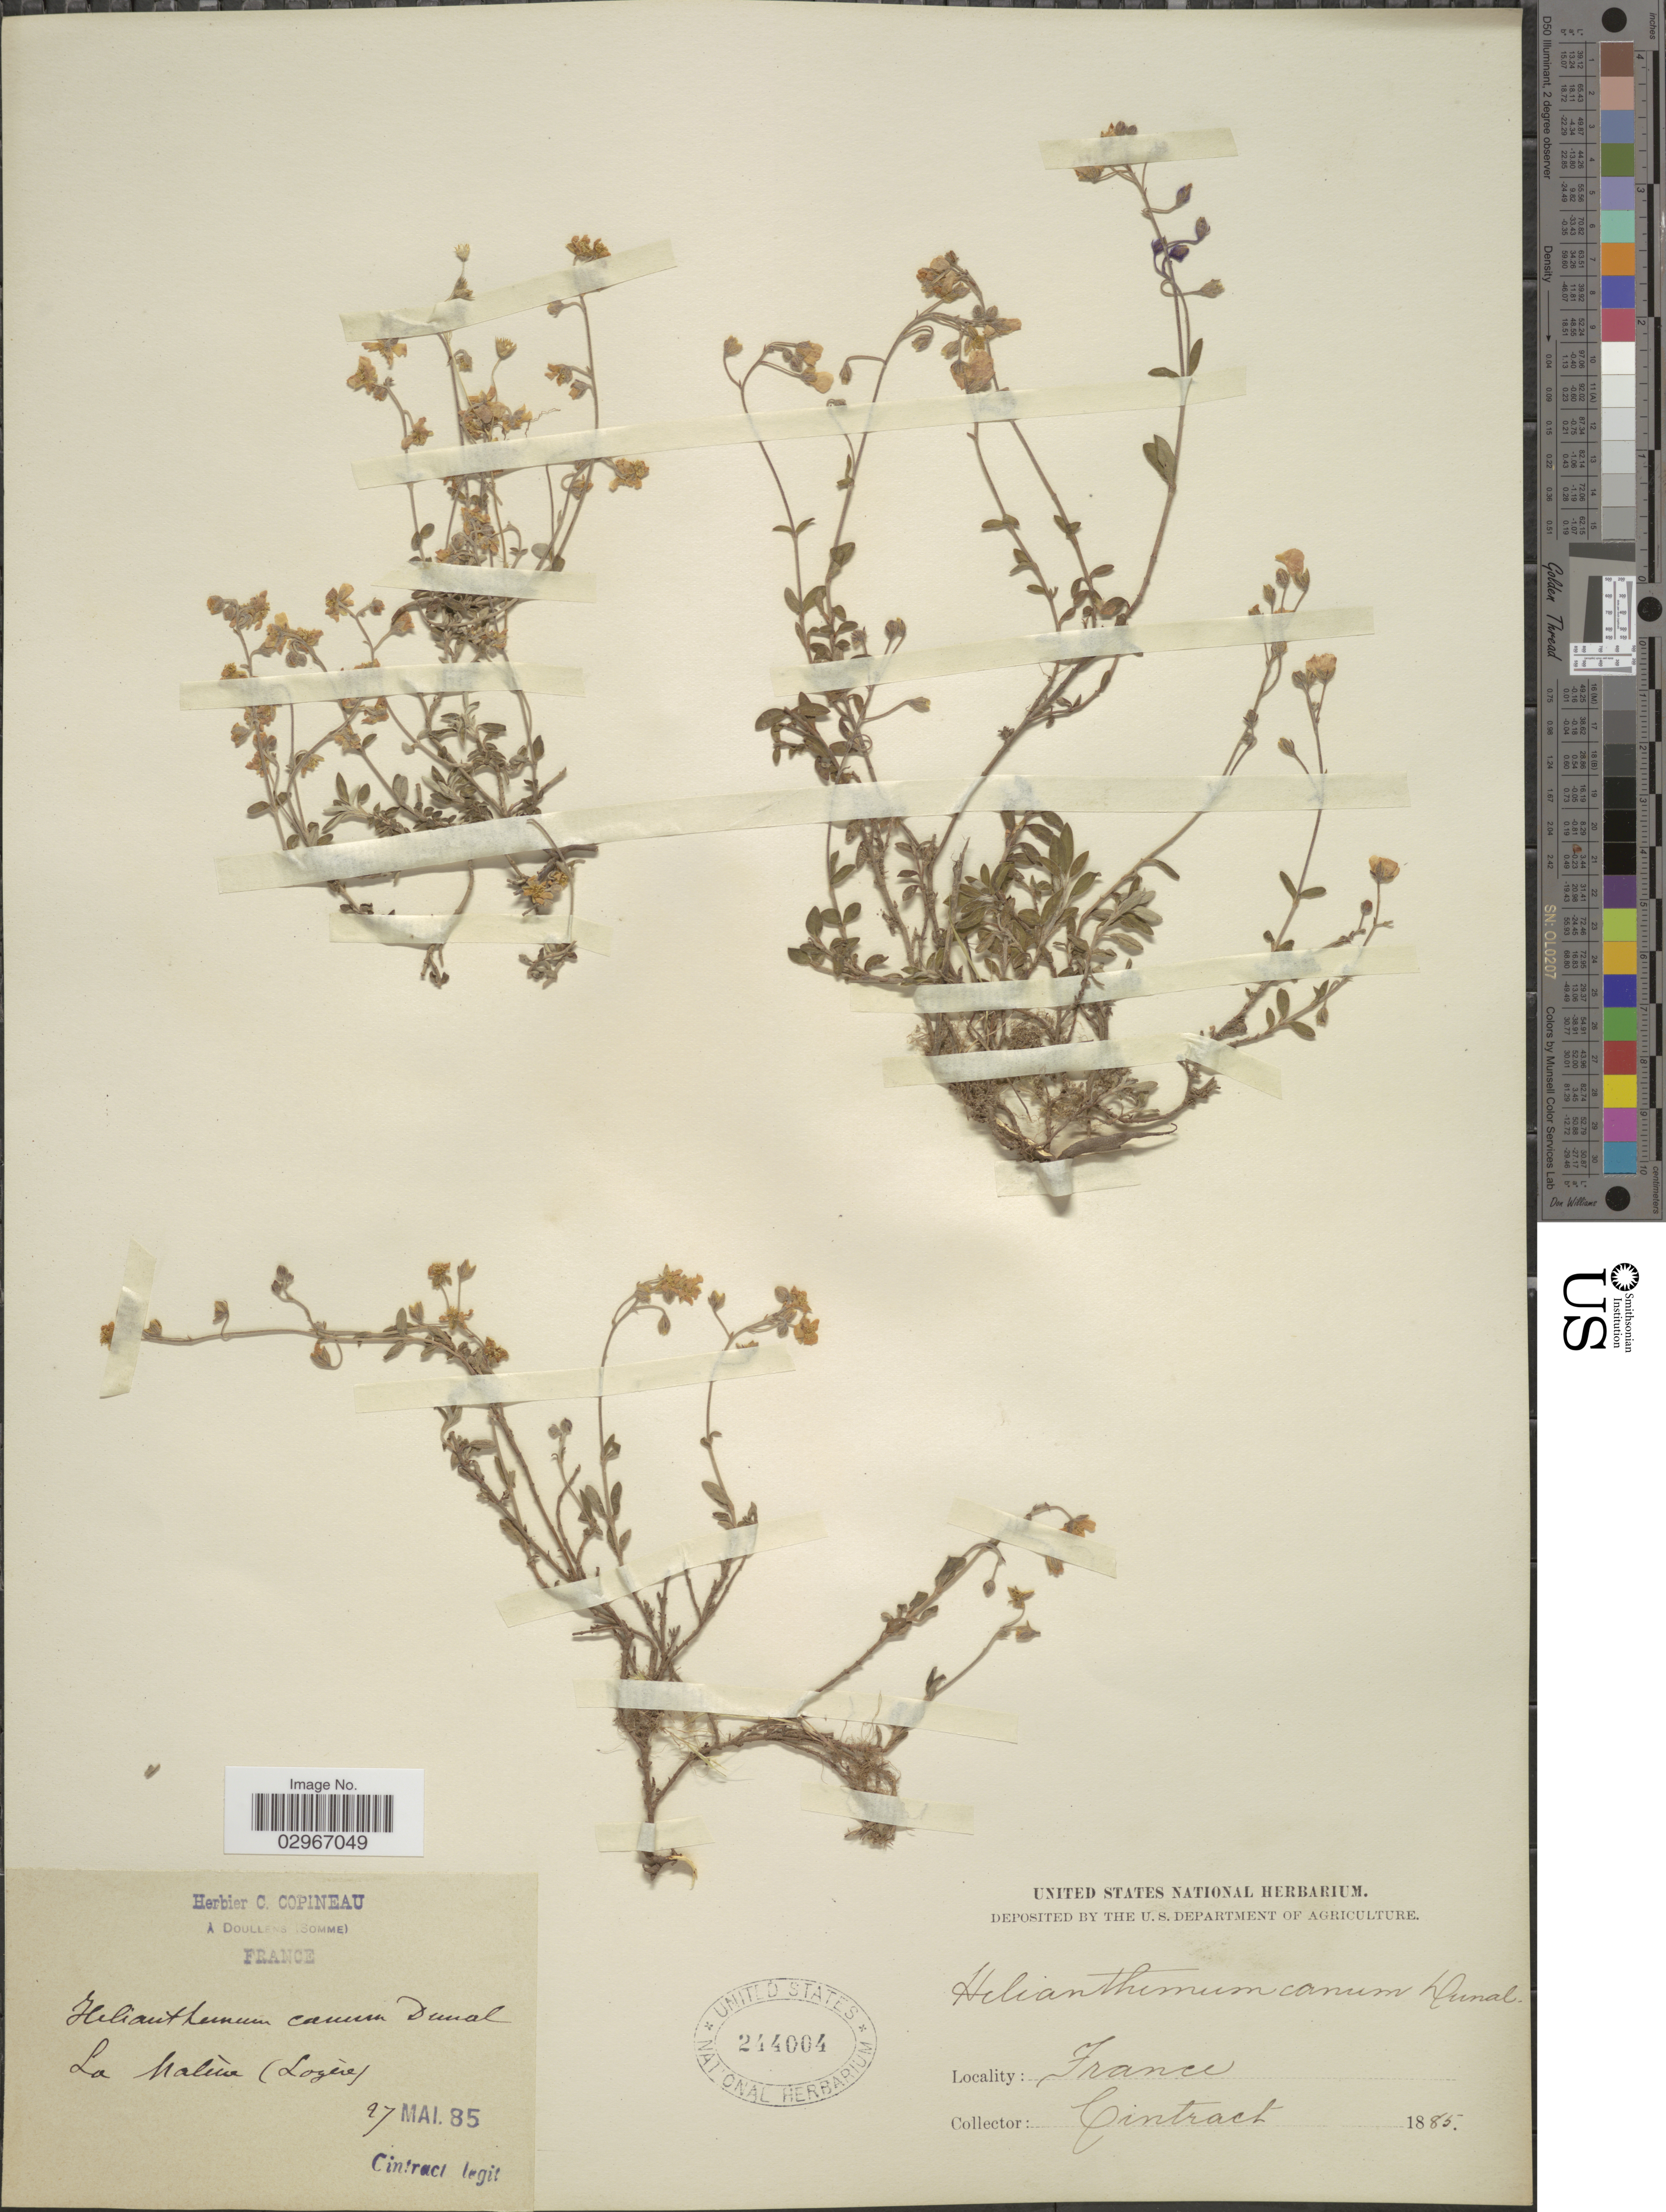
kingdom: Plantae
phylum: Tracheophyta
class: Magnoliopsida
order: Malvales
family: Cistaceae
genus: Helianthemum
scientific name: Helianthemum canum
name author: (L.) Hornem.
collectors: Cintract, --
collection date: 1885-05-27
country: France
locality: La Nalùo (Logère). [interpreted]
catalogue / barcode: US 244004